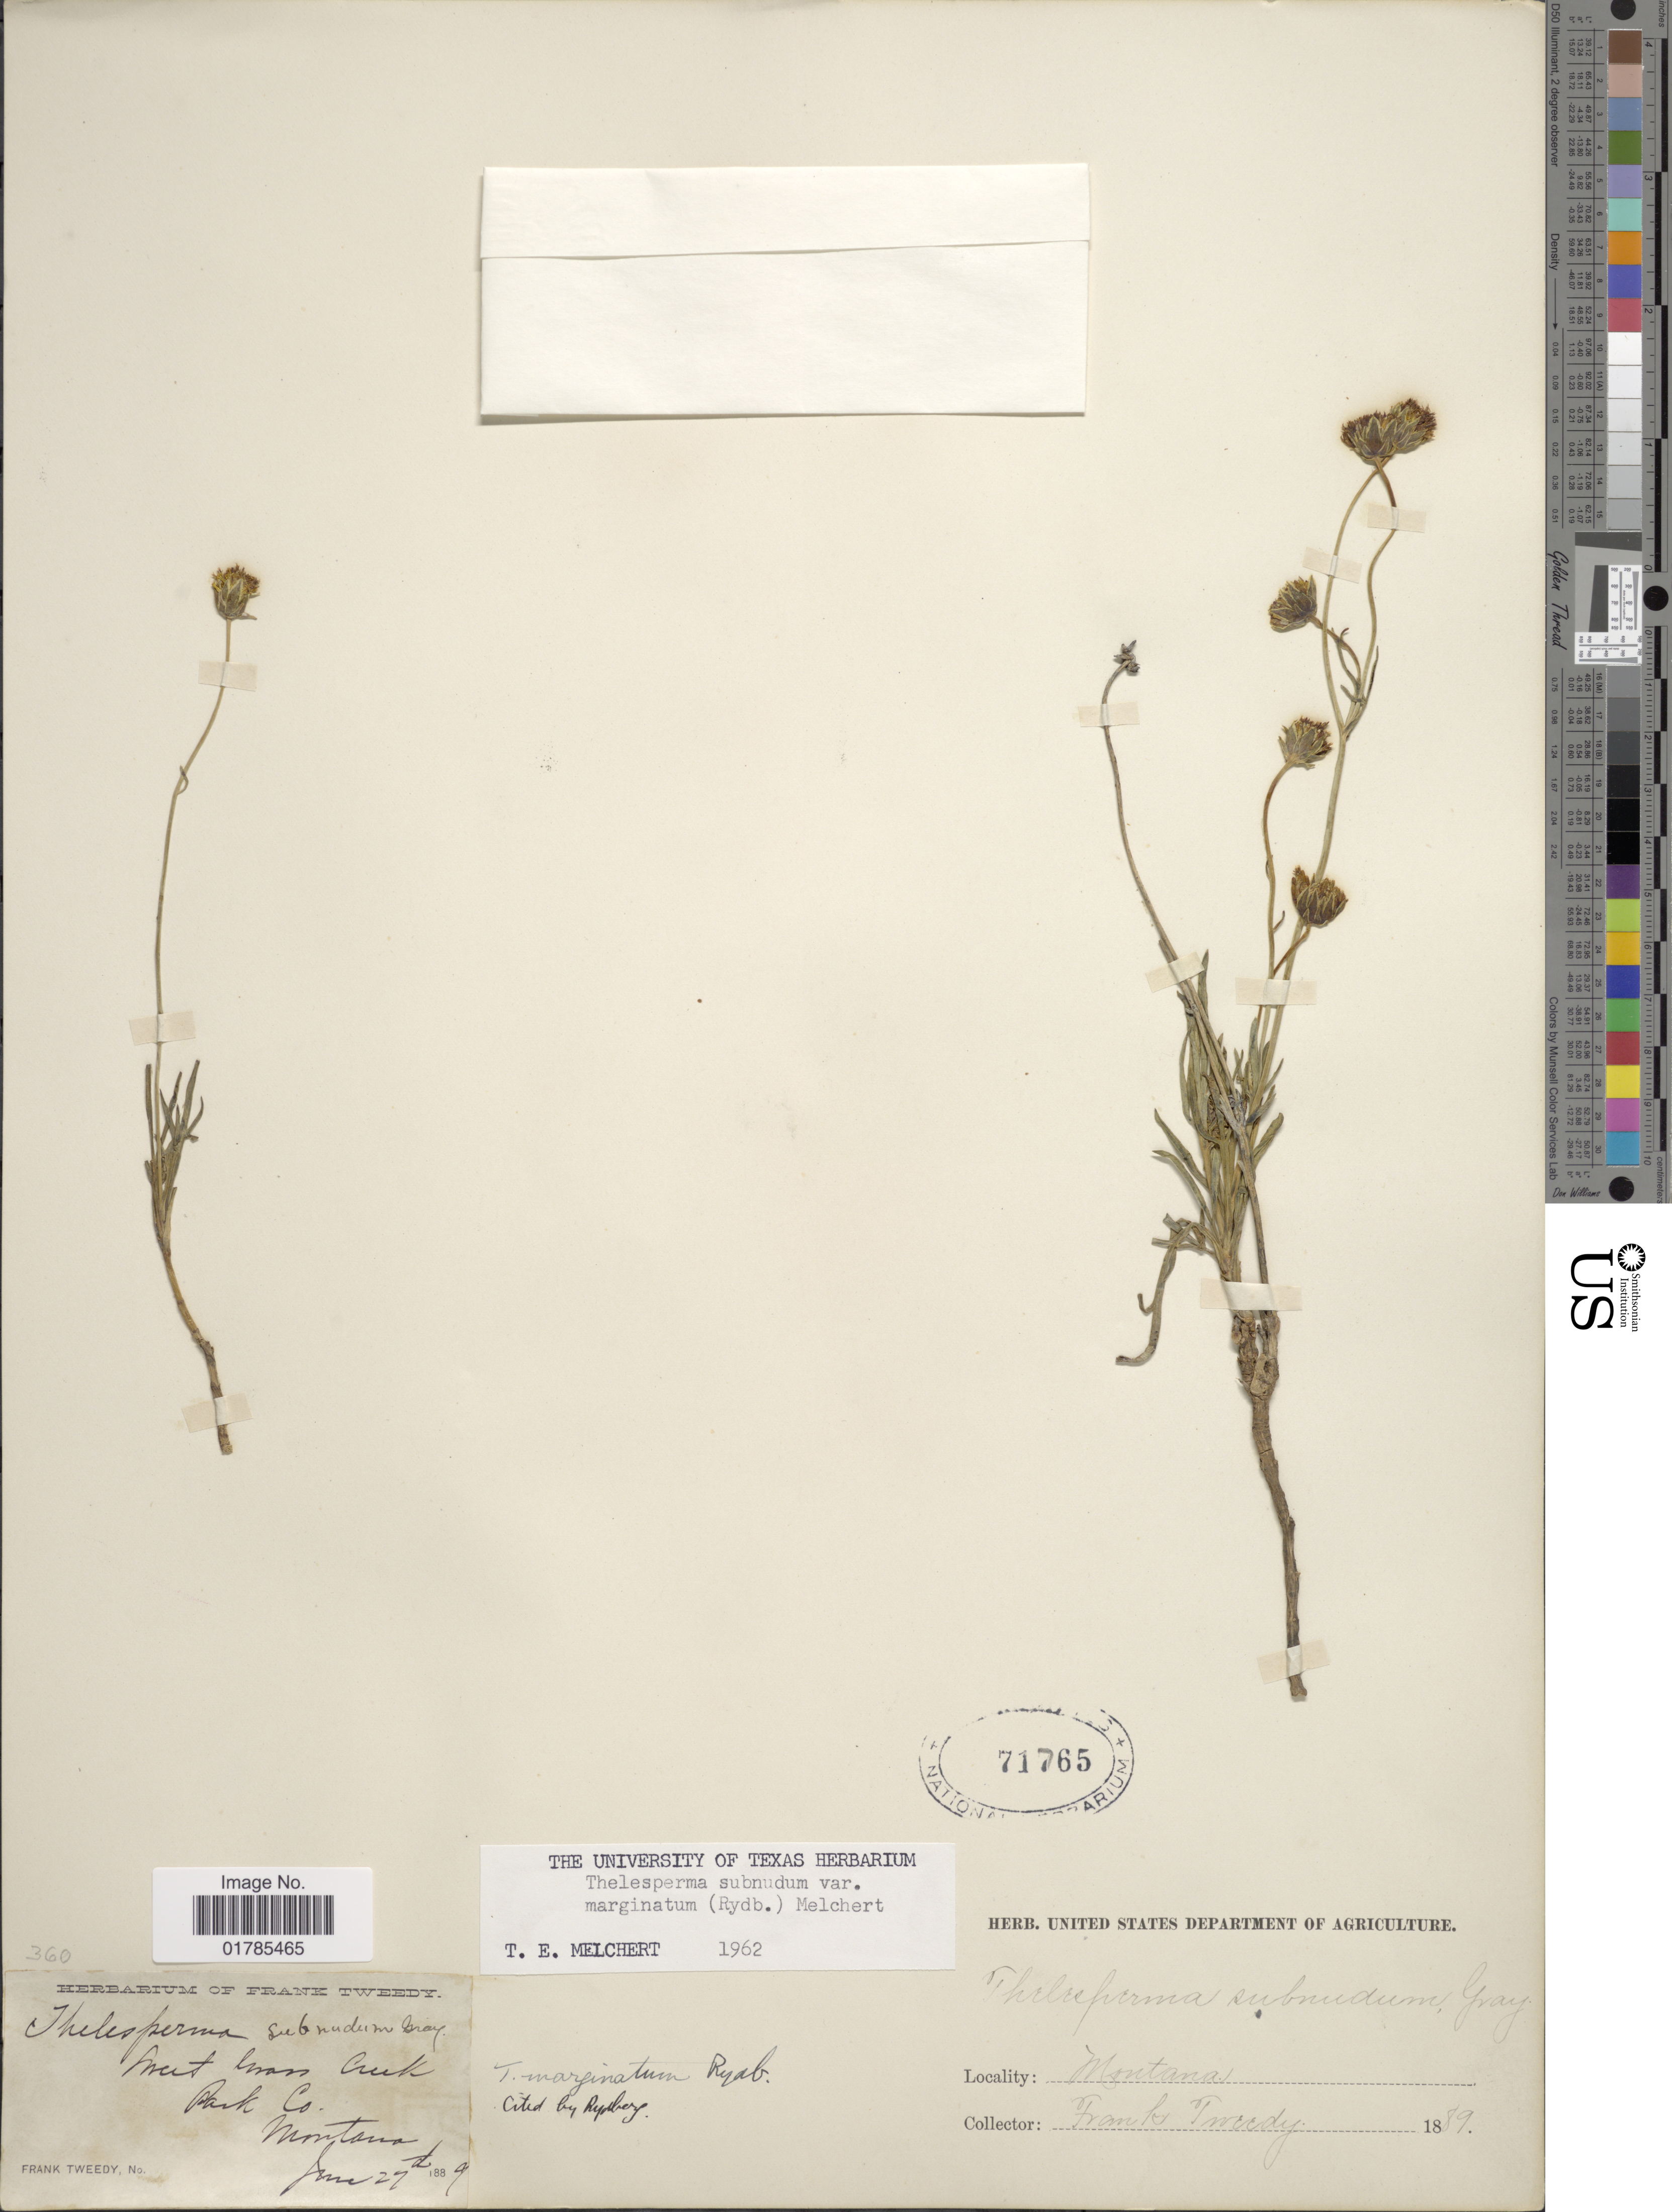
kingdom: Plantae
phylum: Tracheophyta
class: Magnoliopsida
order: Asterales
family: Asteraceae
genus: Thelesperma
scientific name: Thelesperma subnudum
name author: A. Gray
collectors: F. Tweedy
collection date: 1889-06-27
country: United States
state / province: Montana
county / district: Park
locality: Sweet Grass Creek, Park Co.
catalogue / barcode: US 71765